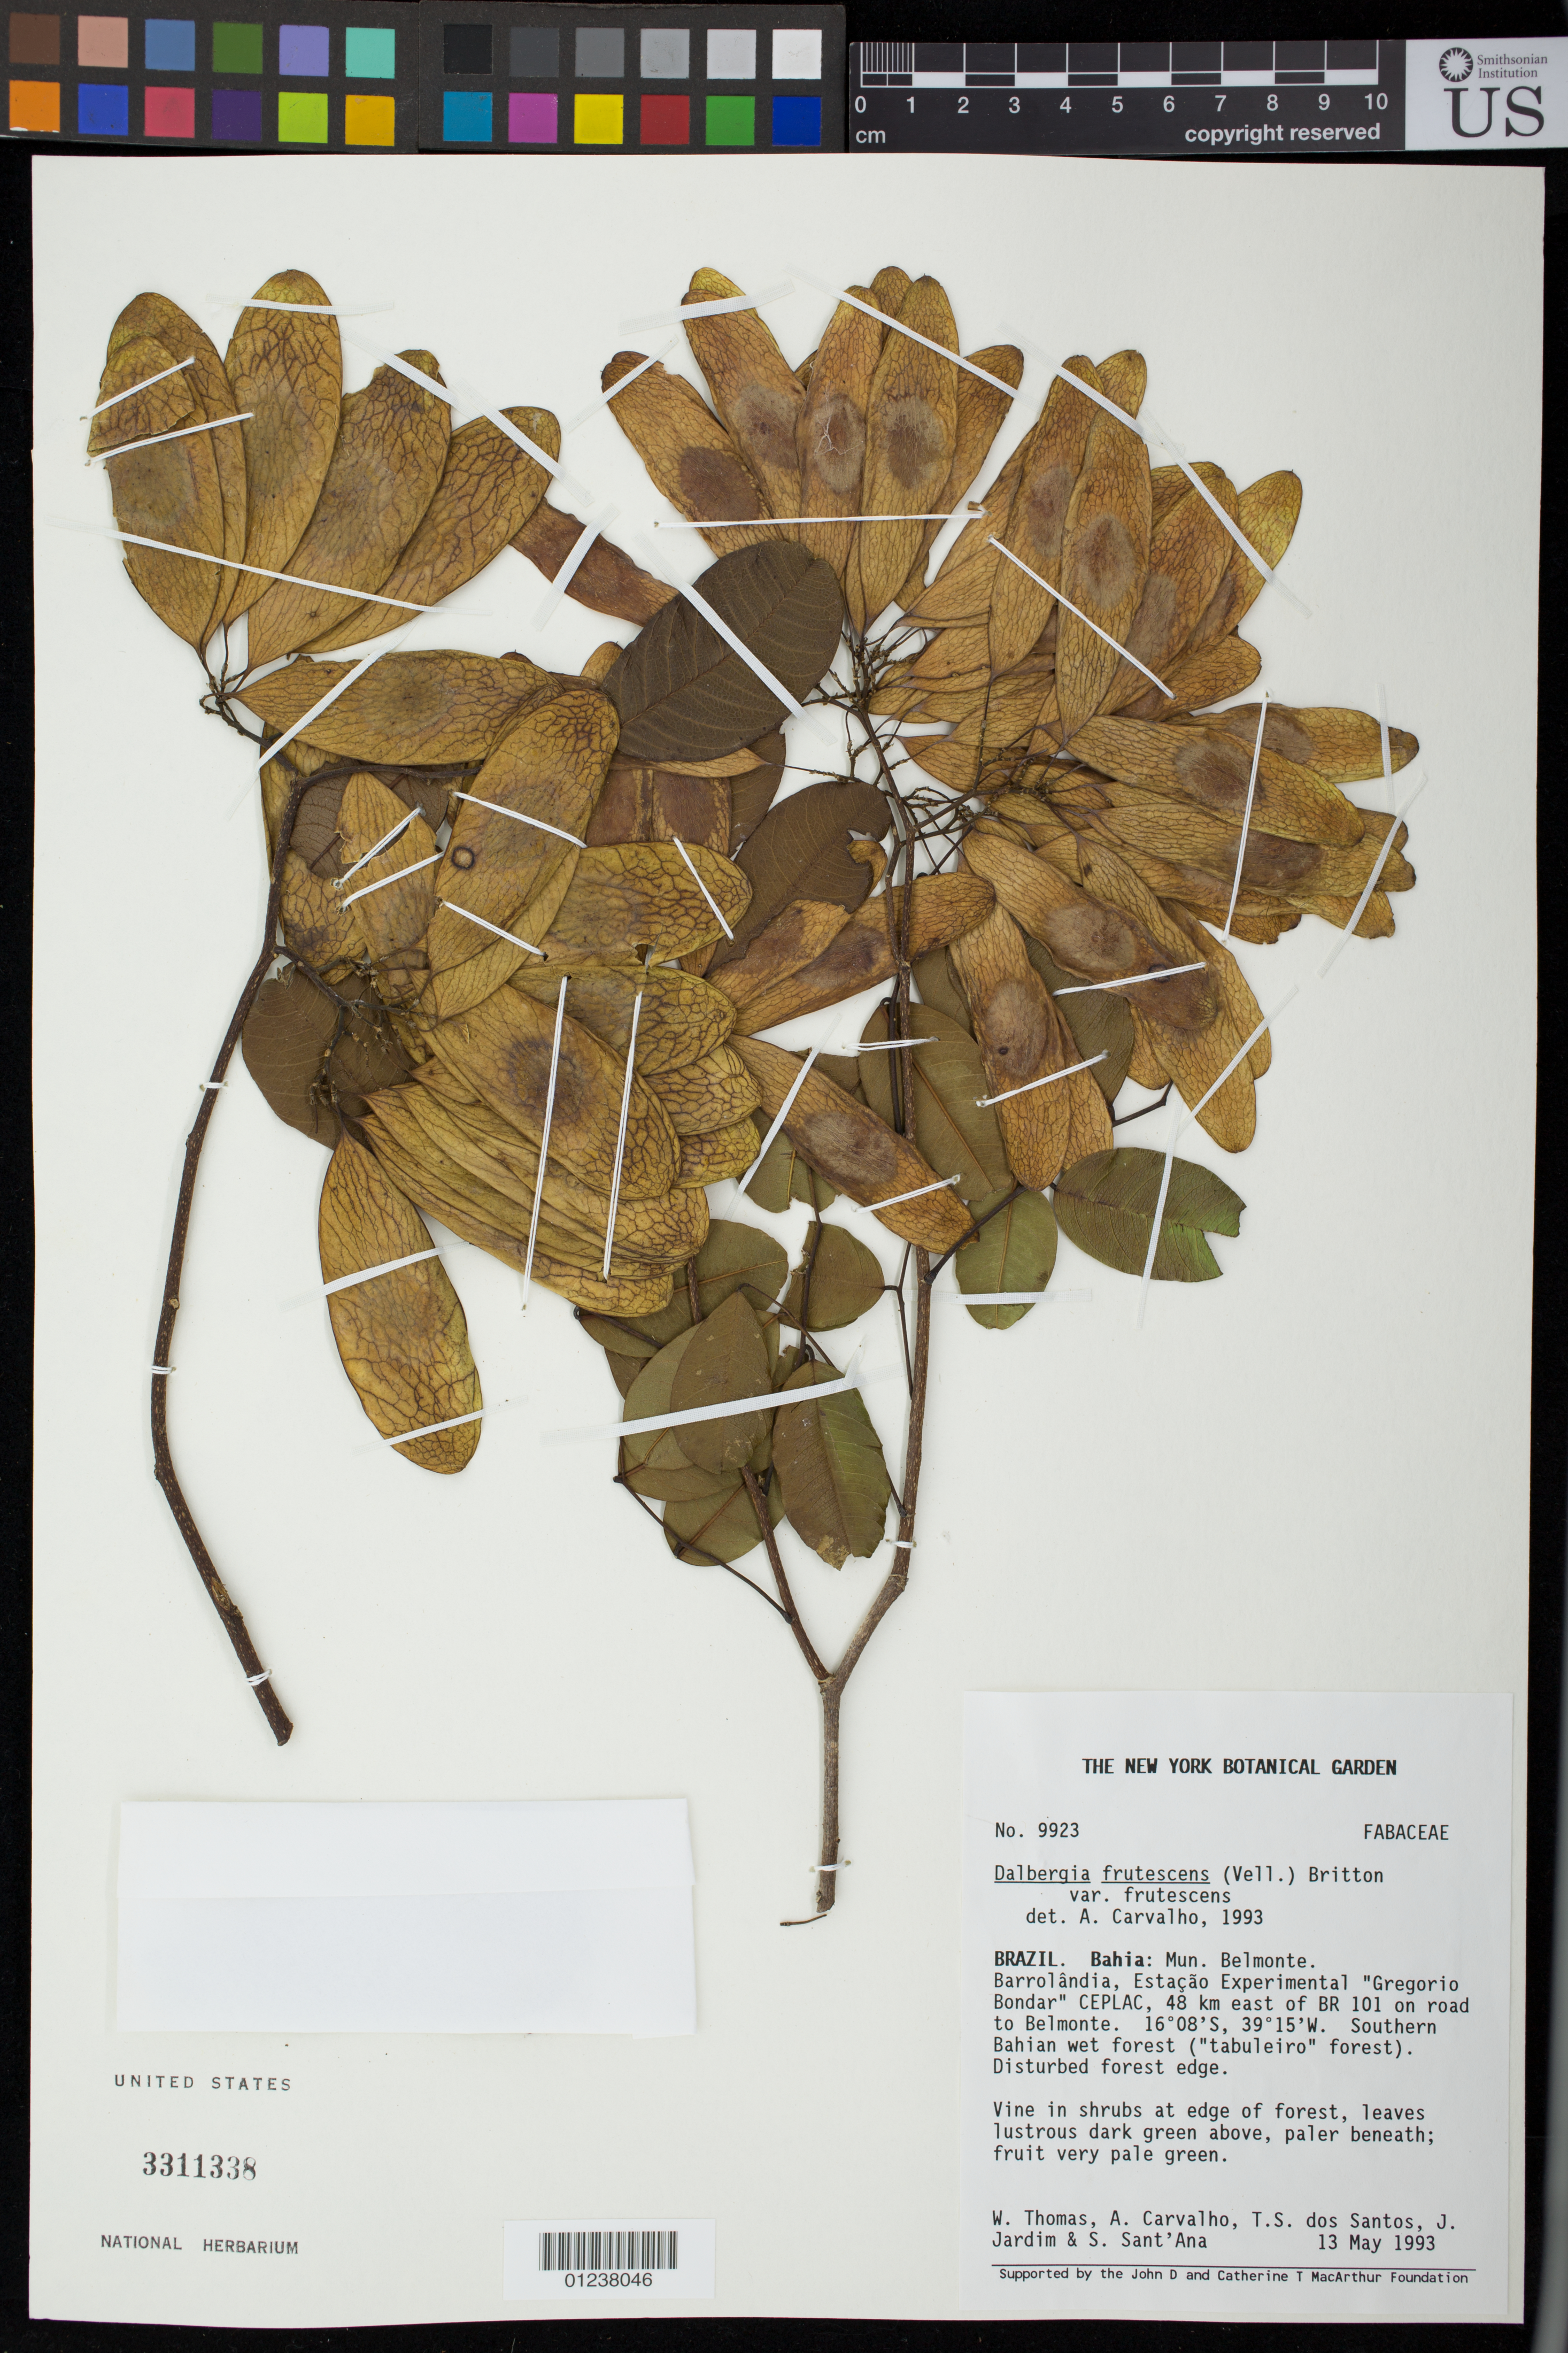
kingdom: Plantae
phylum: Tracheophyta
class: Magnoliopsida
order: Fabales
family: Fabaceae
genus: Dalbergia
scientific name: Dalbergia frutescens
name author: (Vell.) Britton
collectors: W. Thomas, A. Carvalho, T. S. dos Santos, J. Jardim & S. C. Sant'Ana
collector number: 9923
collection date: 1993-05-13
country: Brazil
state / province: Bahia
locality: Mun. Belmonte. Barrolandia, Estaçao Experimental "Gregorio Bondar" CEPLAC, 48 km east of BR 101 on road to Belmonte.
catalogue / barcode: US 3311338